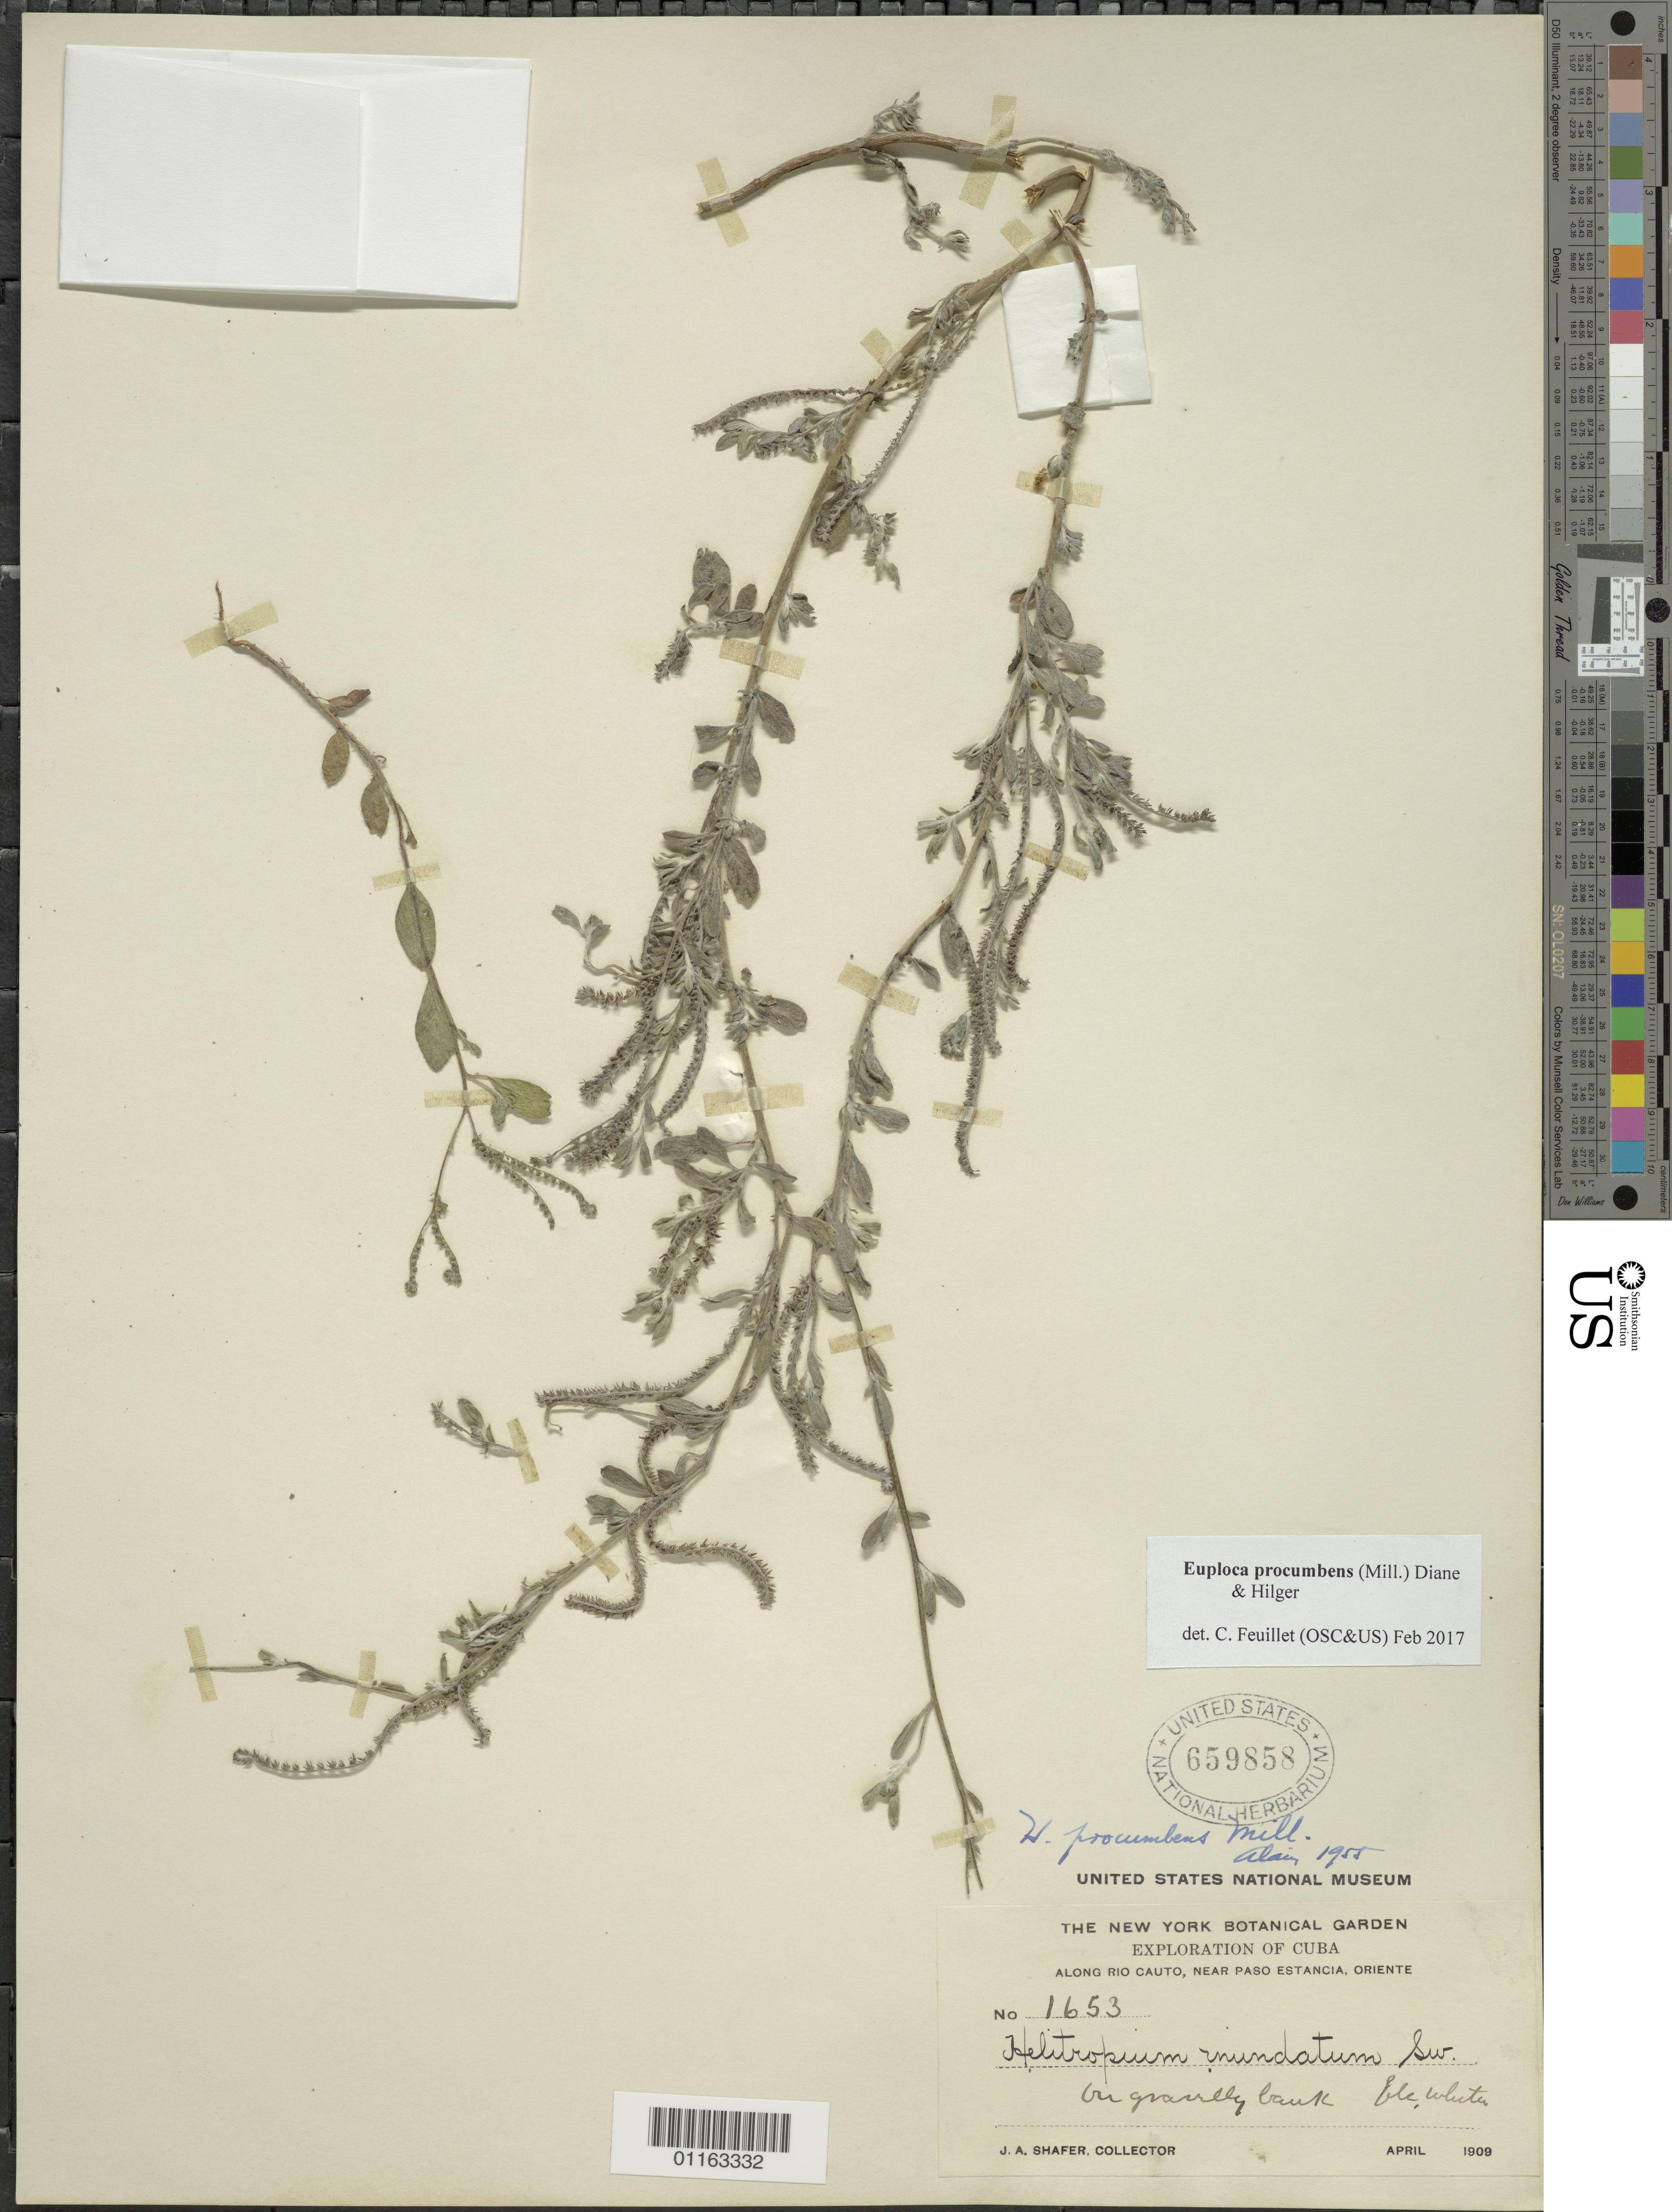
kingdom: Plantae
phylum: Tracheophyta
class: Magnoliopsida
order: Boraginales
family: Heliotropiaceae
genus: Euploca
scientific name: Euploca procumbens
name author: (Mill.) Diane & Hilger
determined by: Feuillet, C.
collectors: J. A. Shafer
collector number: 1653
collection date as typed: Apr 1909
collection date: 1909-04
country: Cuba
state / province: Oriente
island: Cuba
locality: Along rio Cauto, near paso Estancia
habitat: On gravelly bank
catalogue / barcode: US 659858